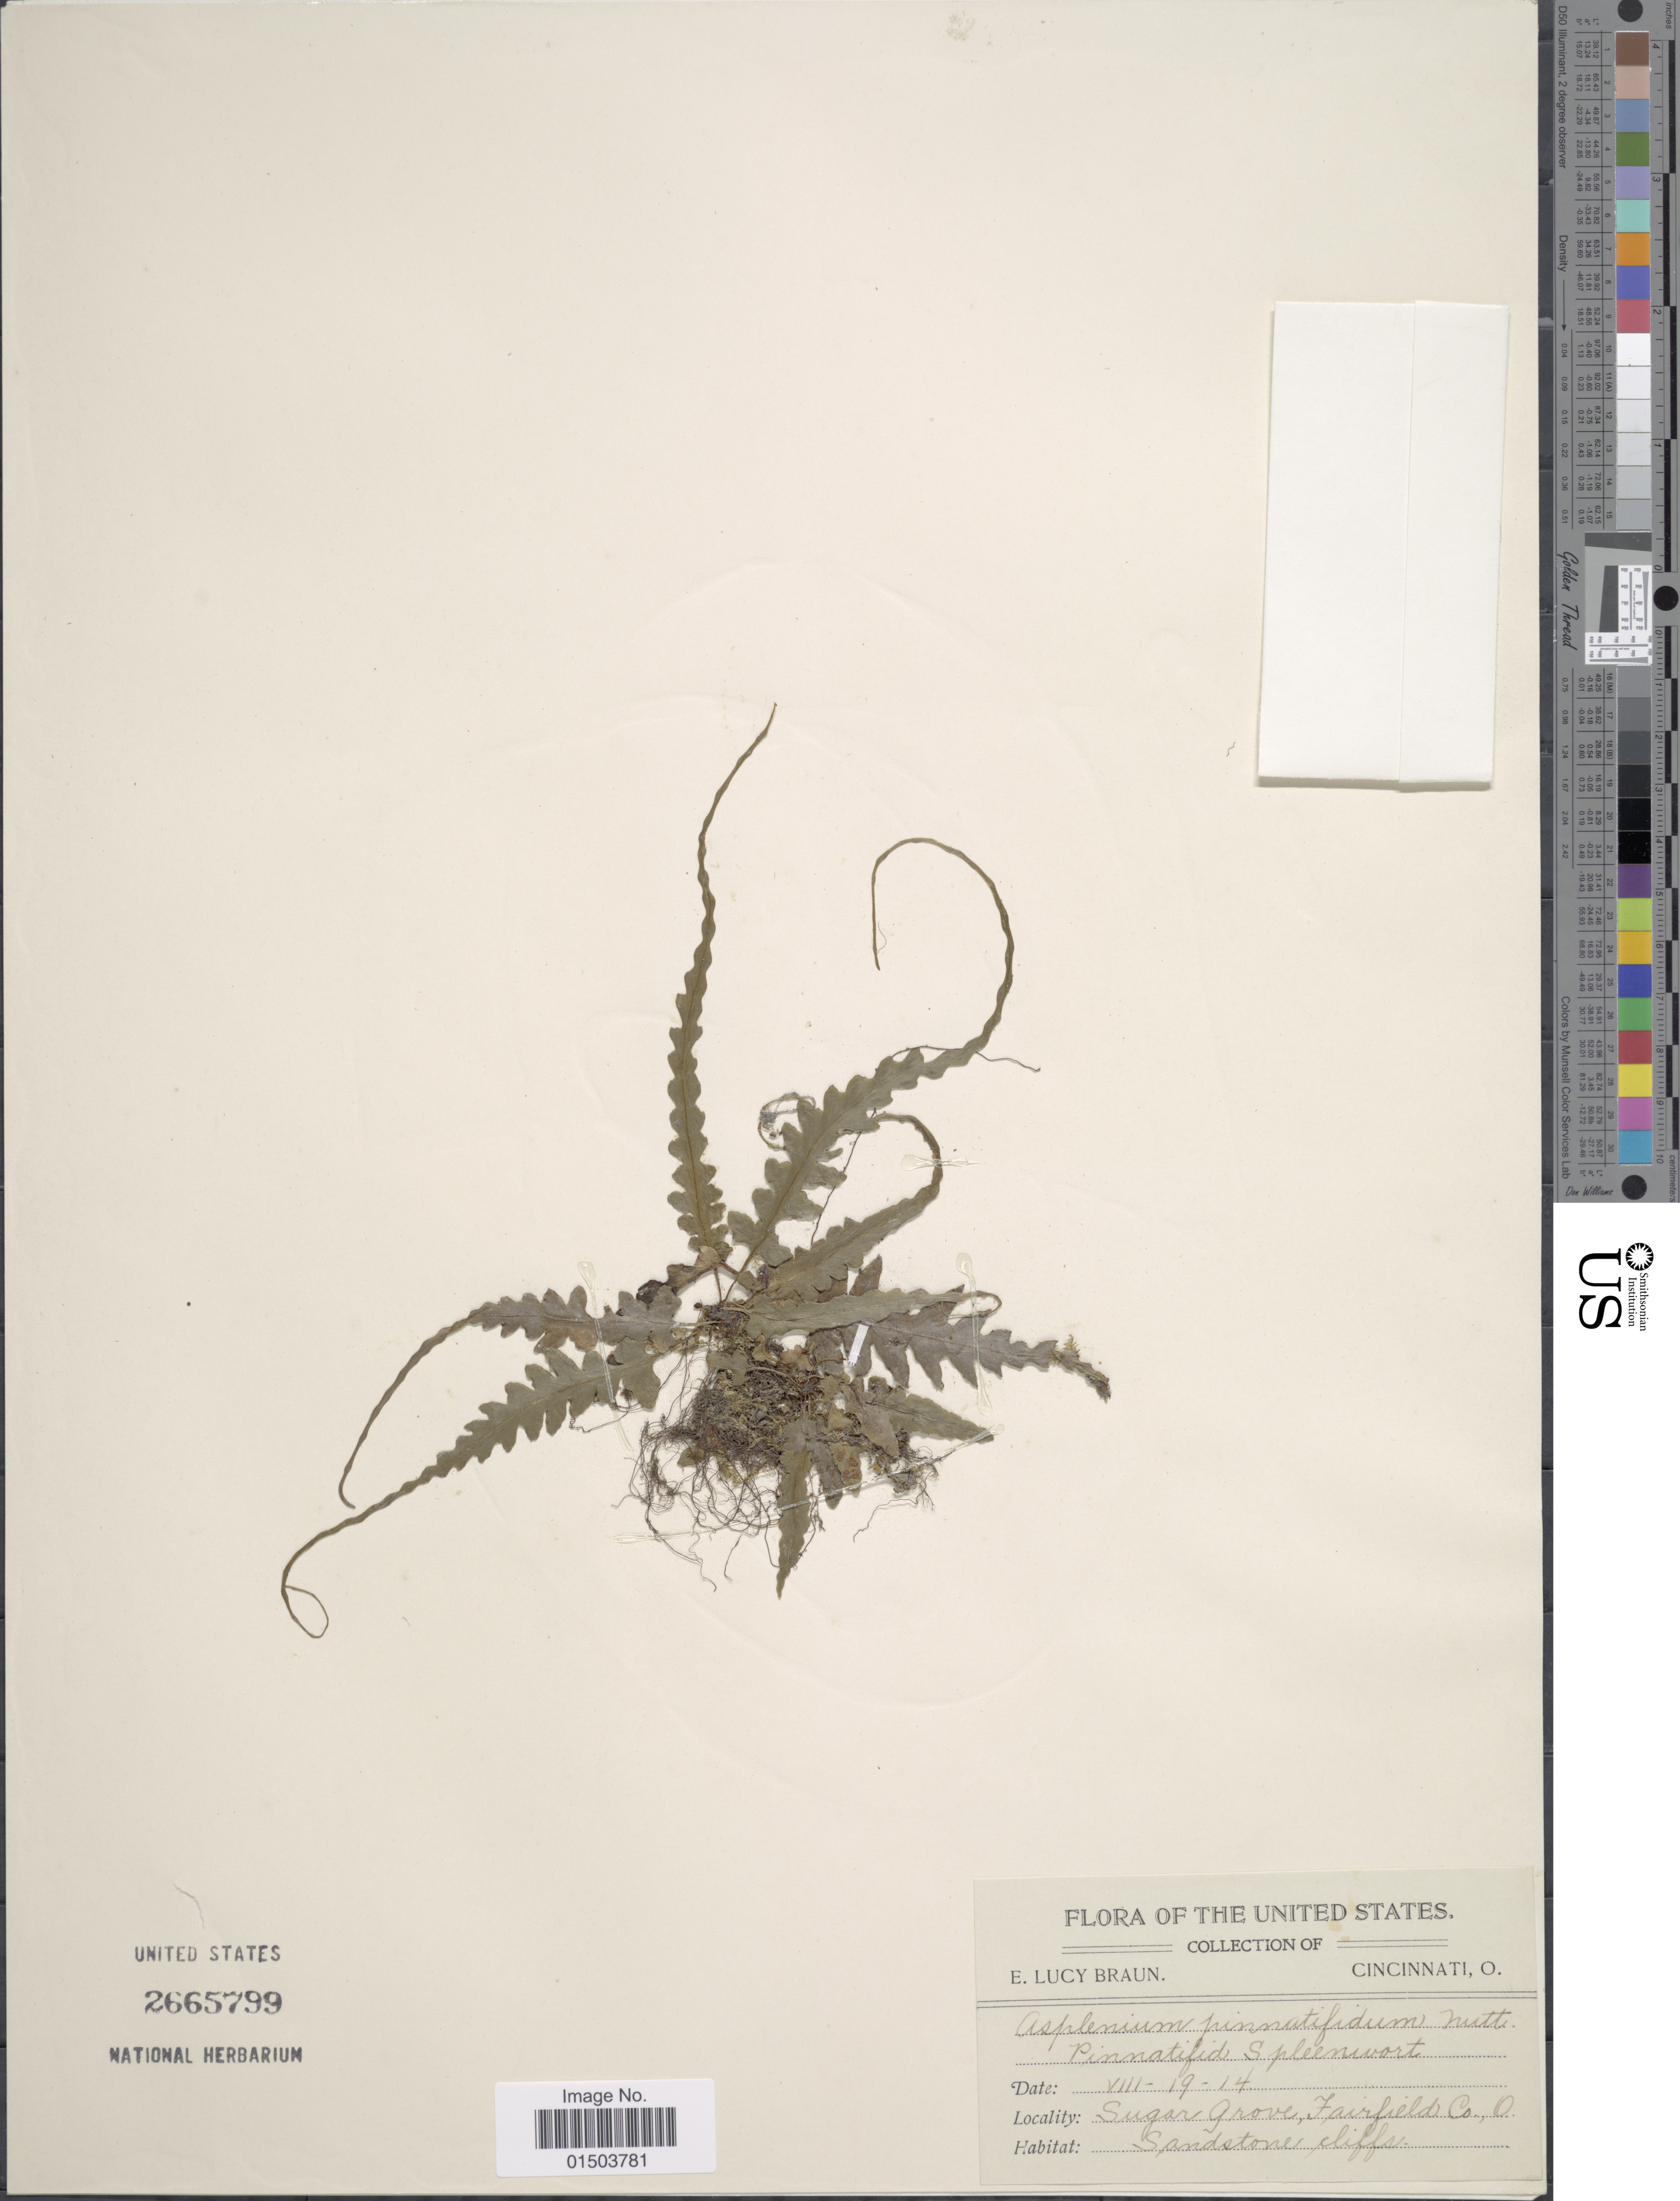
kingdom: Plantae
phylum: Tracheophyta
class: Polypodiopsida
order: Polypodiales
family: Aspleniaceae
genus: Asplenium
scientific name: Asplenium pinnatifidum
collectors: E. L. Braun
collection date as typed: Transcribed d/m/y: 19/8/14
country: United States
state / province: Ohio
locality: Cincinnati, O. Sugar Grove, Fairfield Co., O.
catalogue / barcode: US 2665799